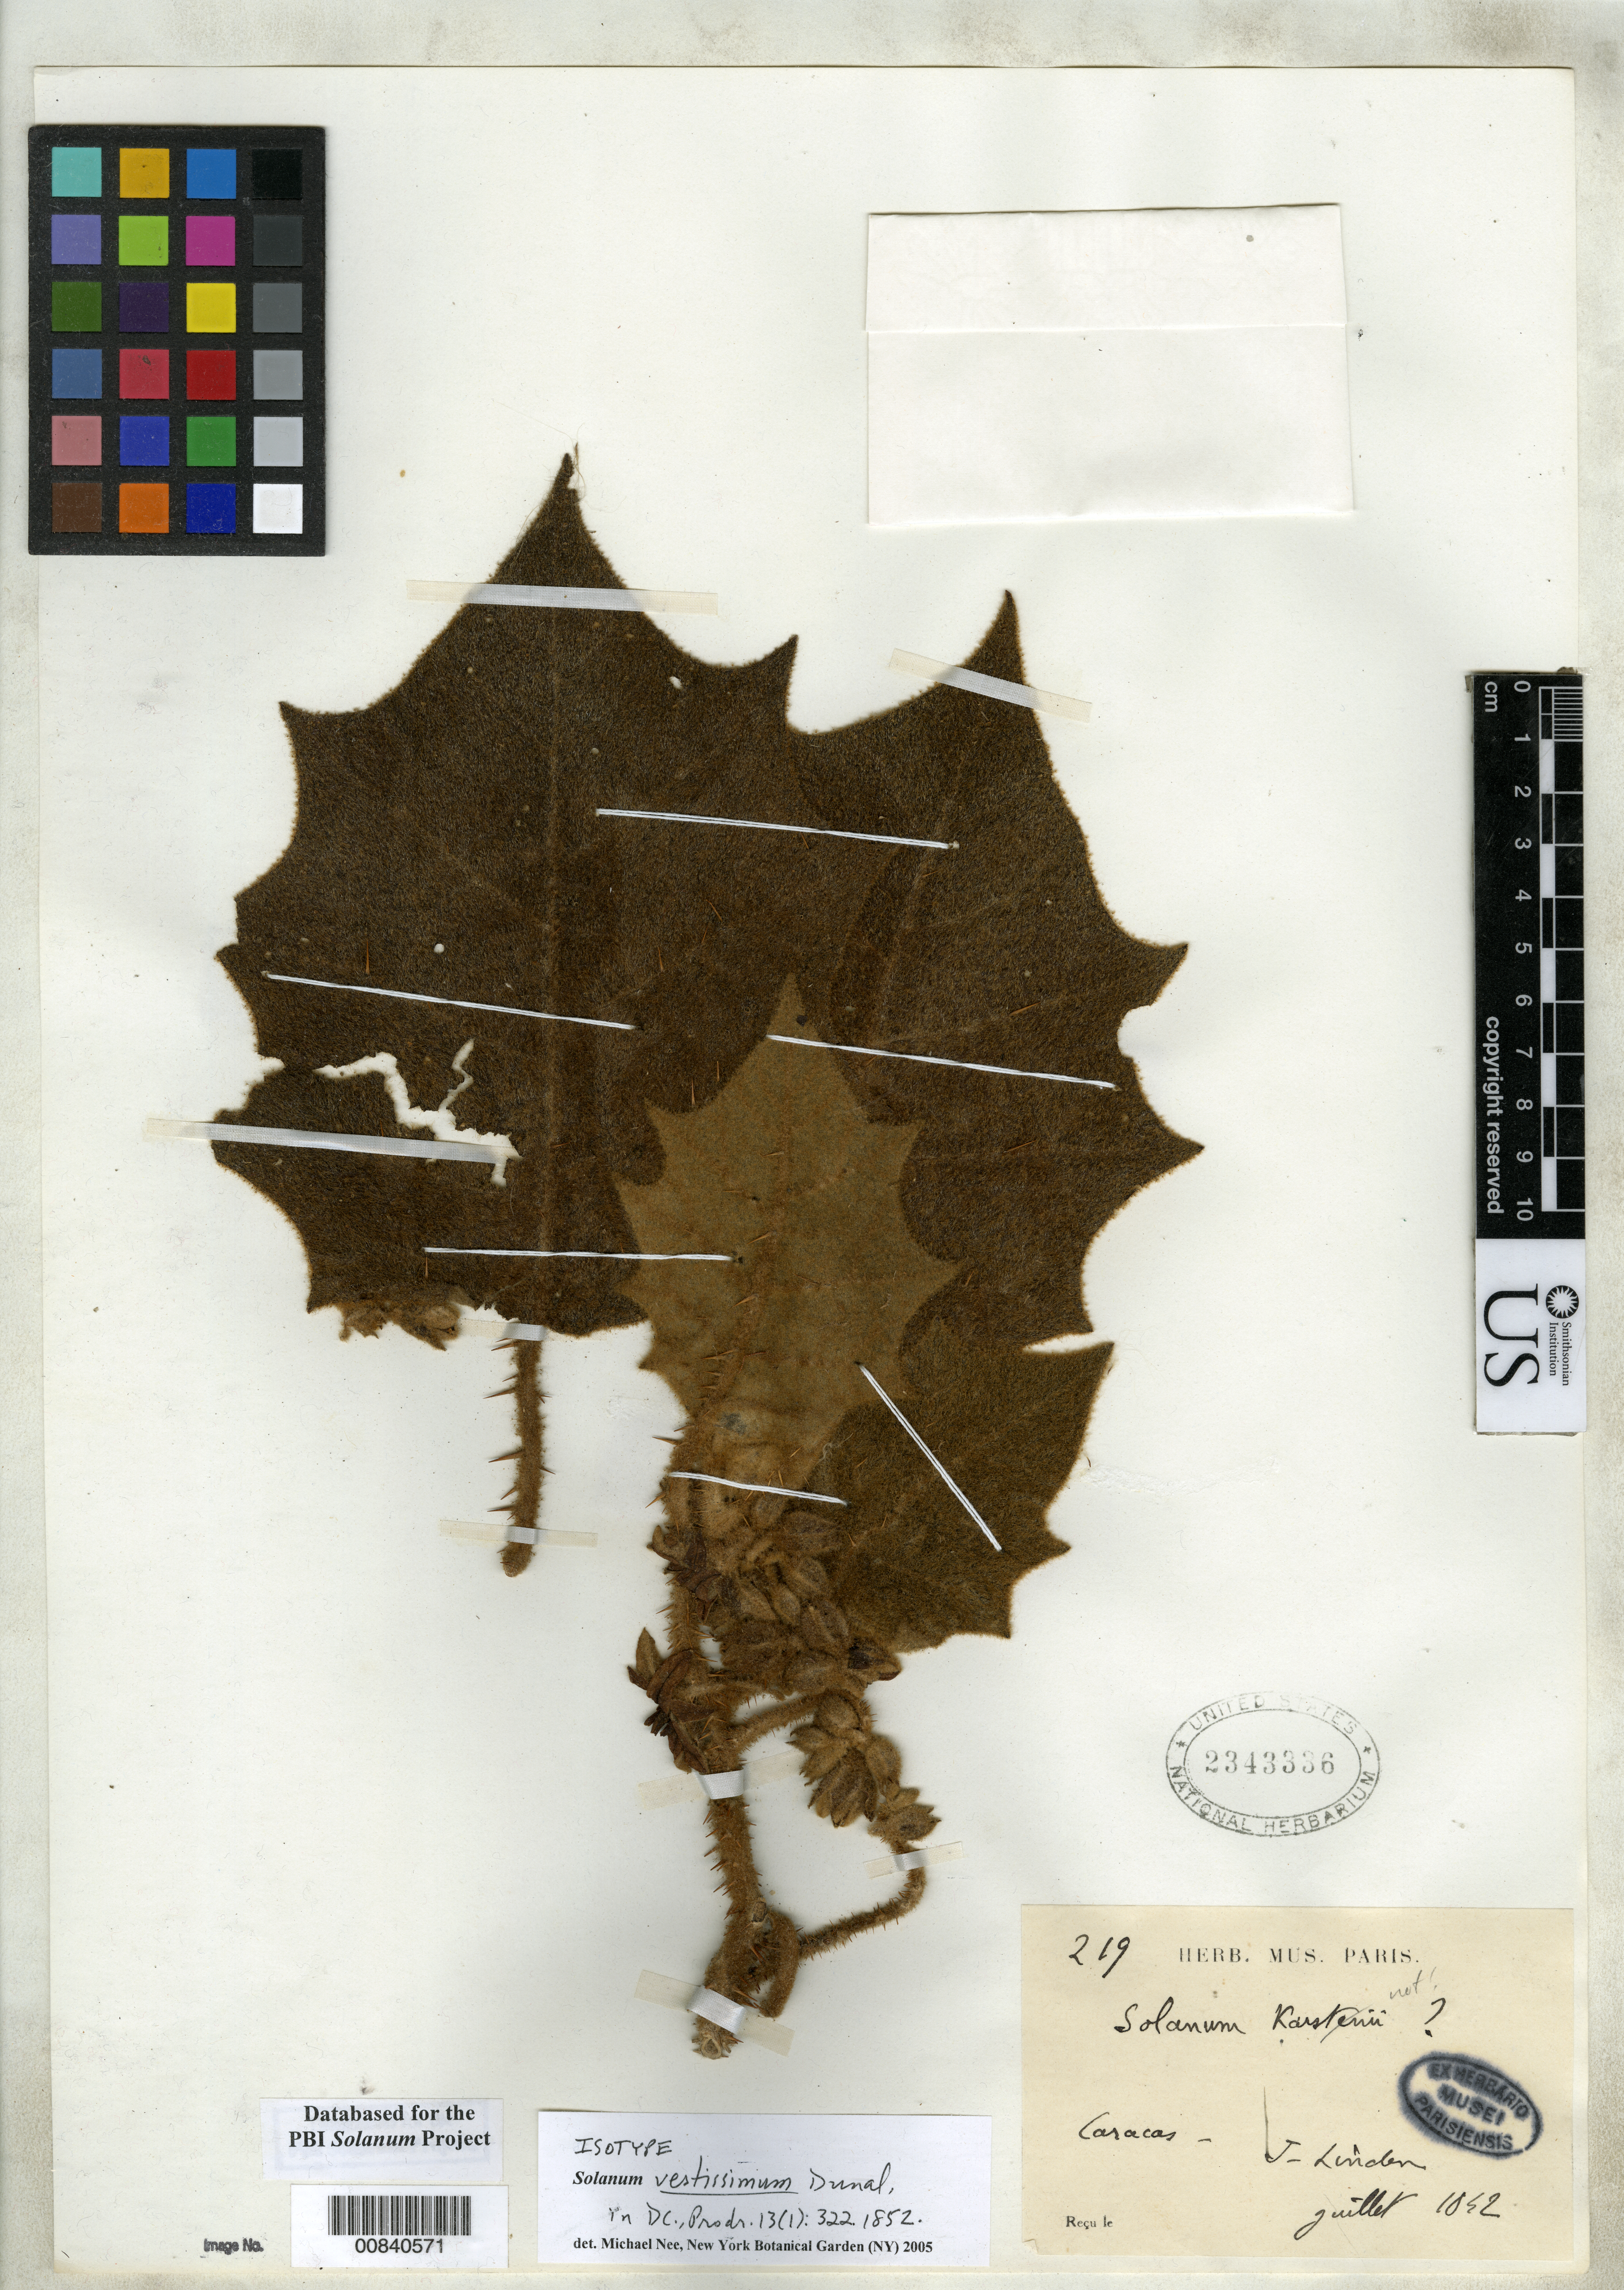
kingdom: Plantae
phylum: Tracheophyta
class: Magnoliopsida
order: Solanales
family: Solanaceae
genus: Solanum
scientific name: Solanum vestissimum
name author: Dunal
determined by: Nee, Michael H.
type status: Isotype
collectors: J. Linden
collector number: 219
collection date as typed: Jul 1842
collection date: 1842-07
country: Venezuela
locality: Caracas.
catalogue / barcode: US 2343336